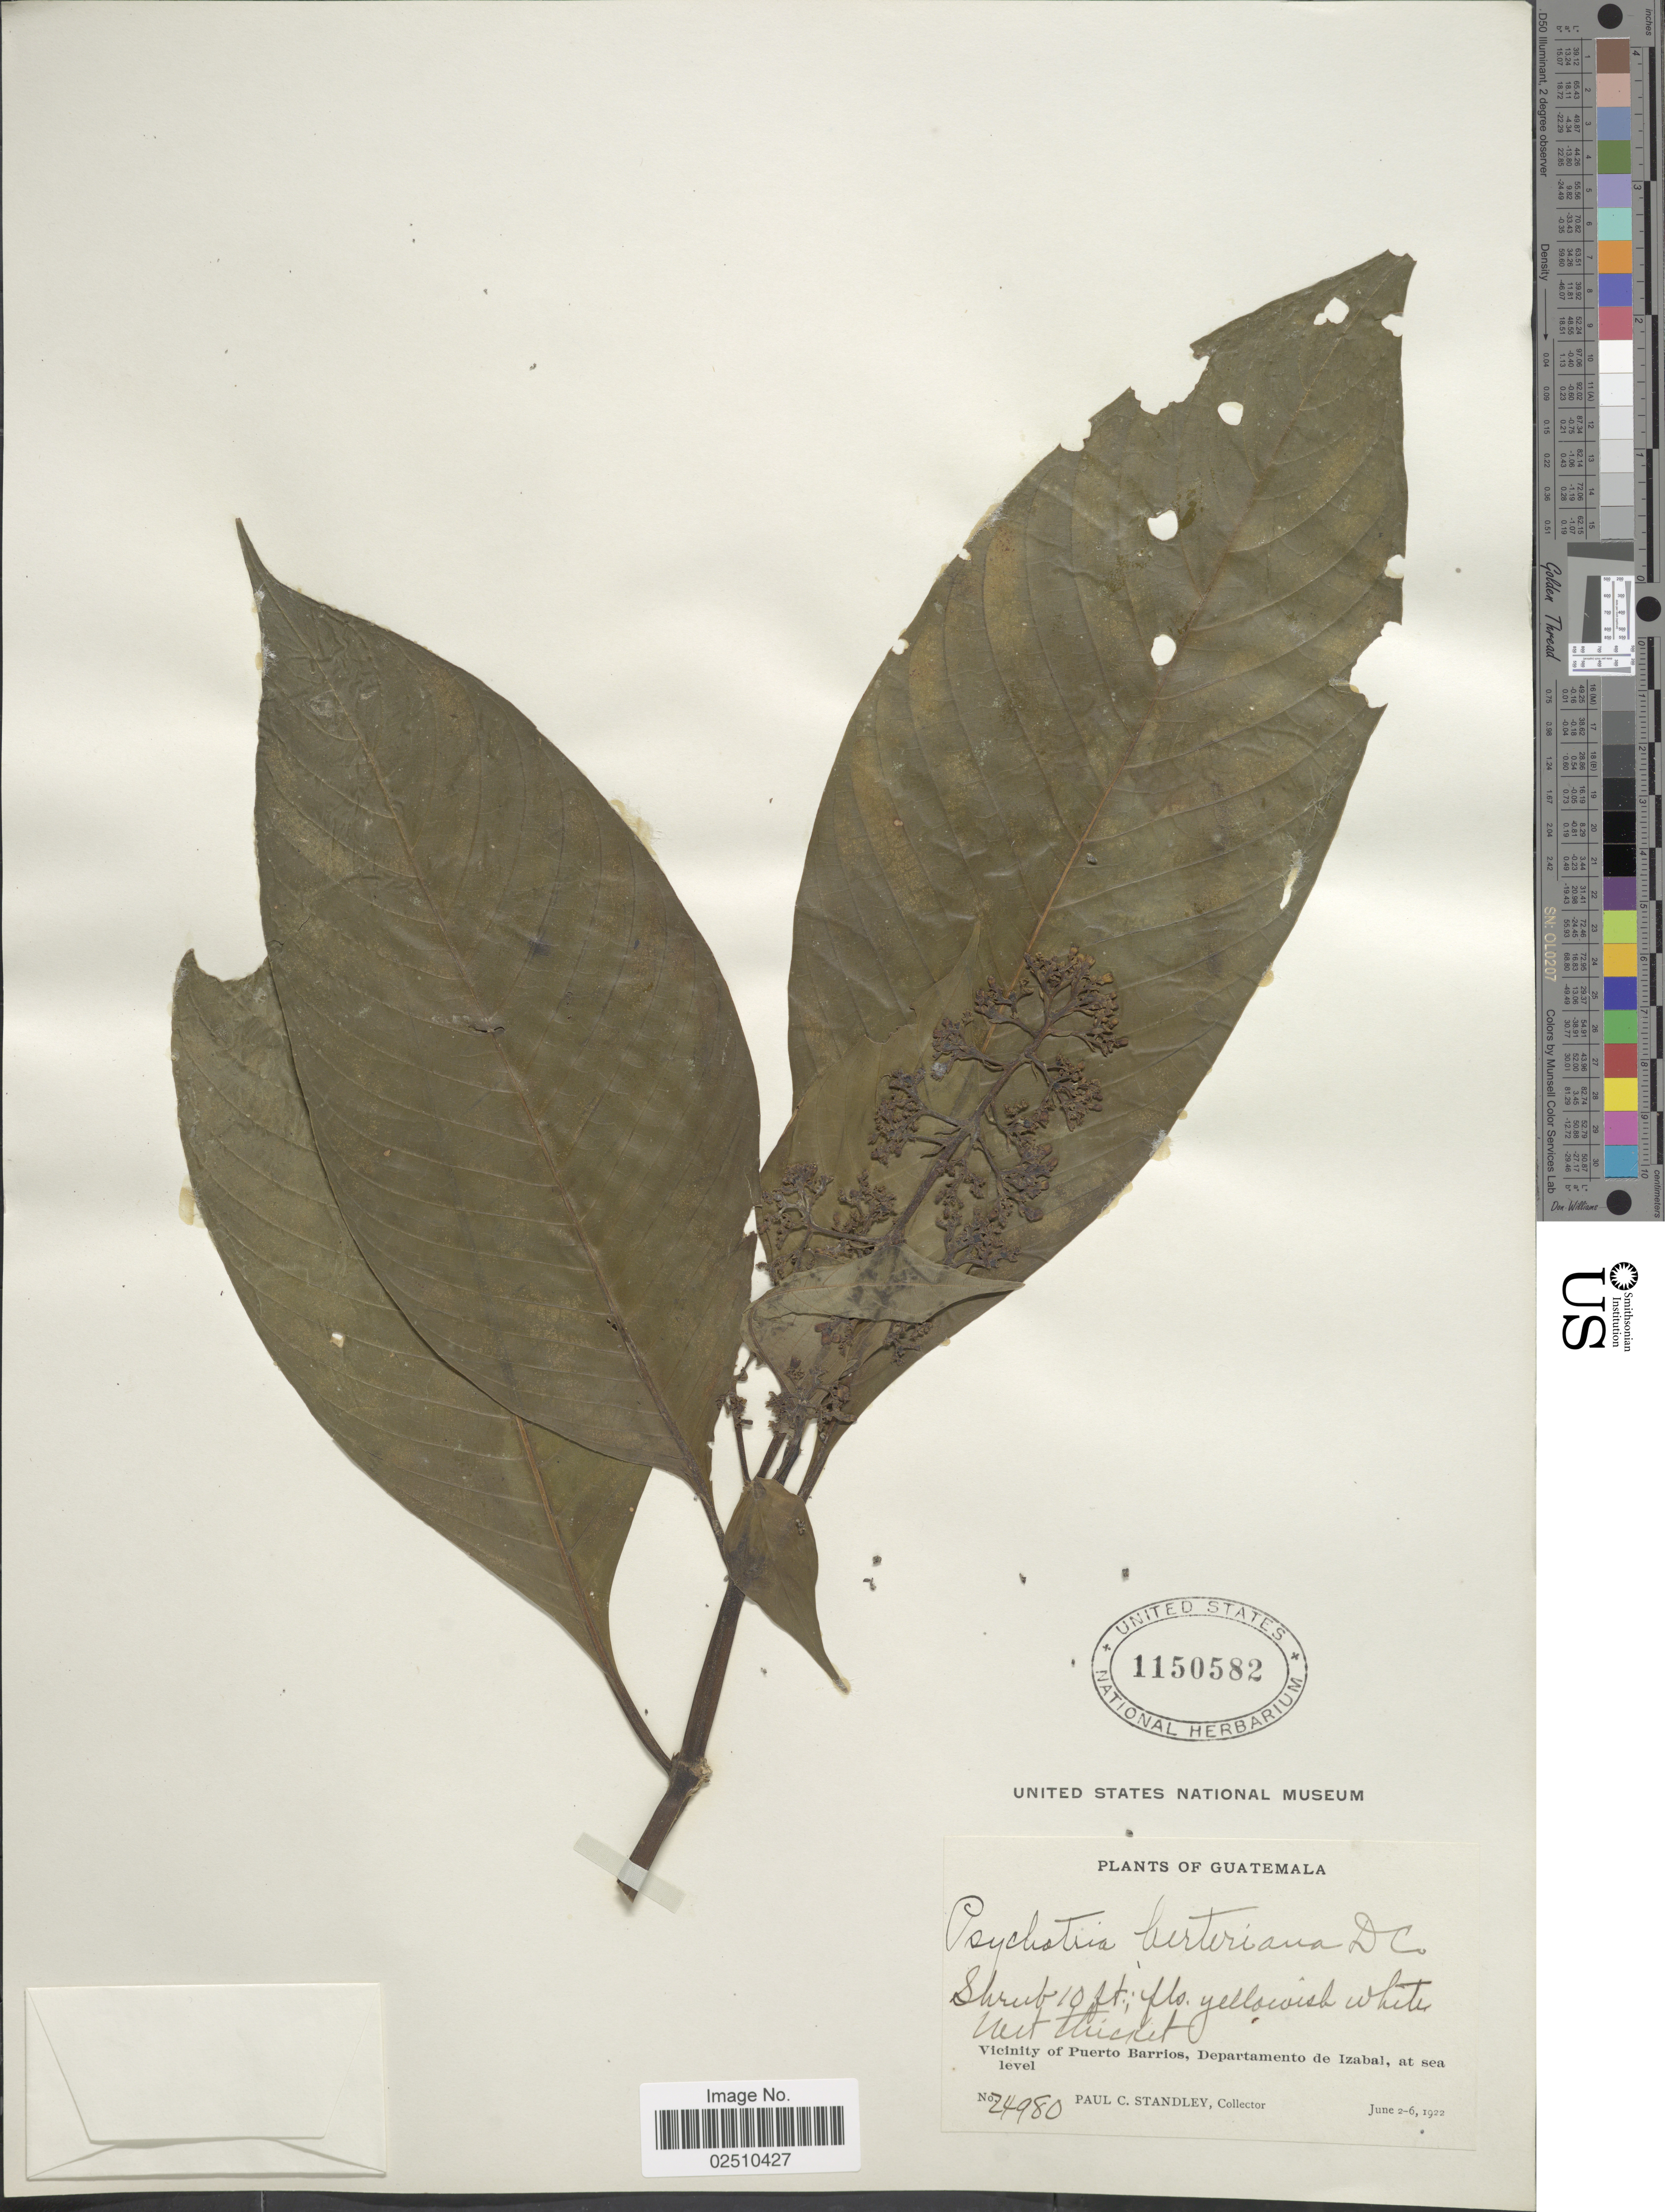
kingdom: Plantae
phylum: Tracheophyta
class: Magnoliopsida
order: Gentianales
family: Rubiaceae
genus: Psychotria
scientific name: Psychotria berteroana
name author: DC.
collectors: P. C. Standley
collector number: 24980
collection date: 1922-06-02/1922-06-06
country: Guatemala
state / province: Izabal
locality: Vicinity of Puerto Barrios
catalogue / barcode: US 1150582